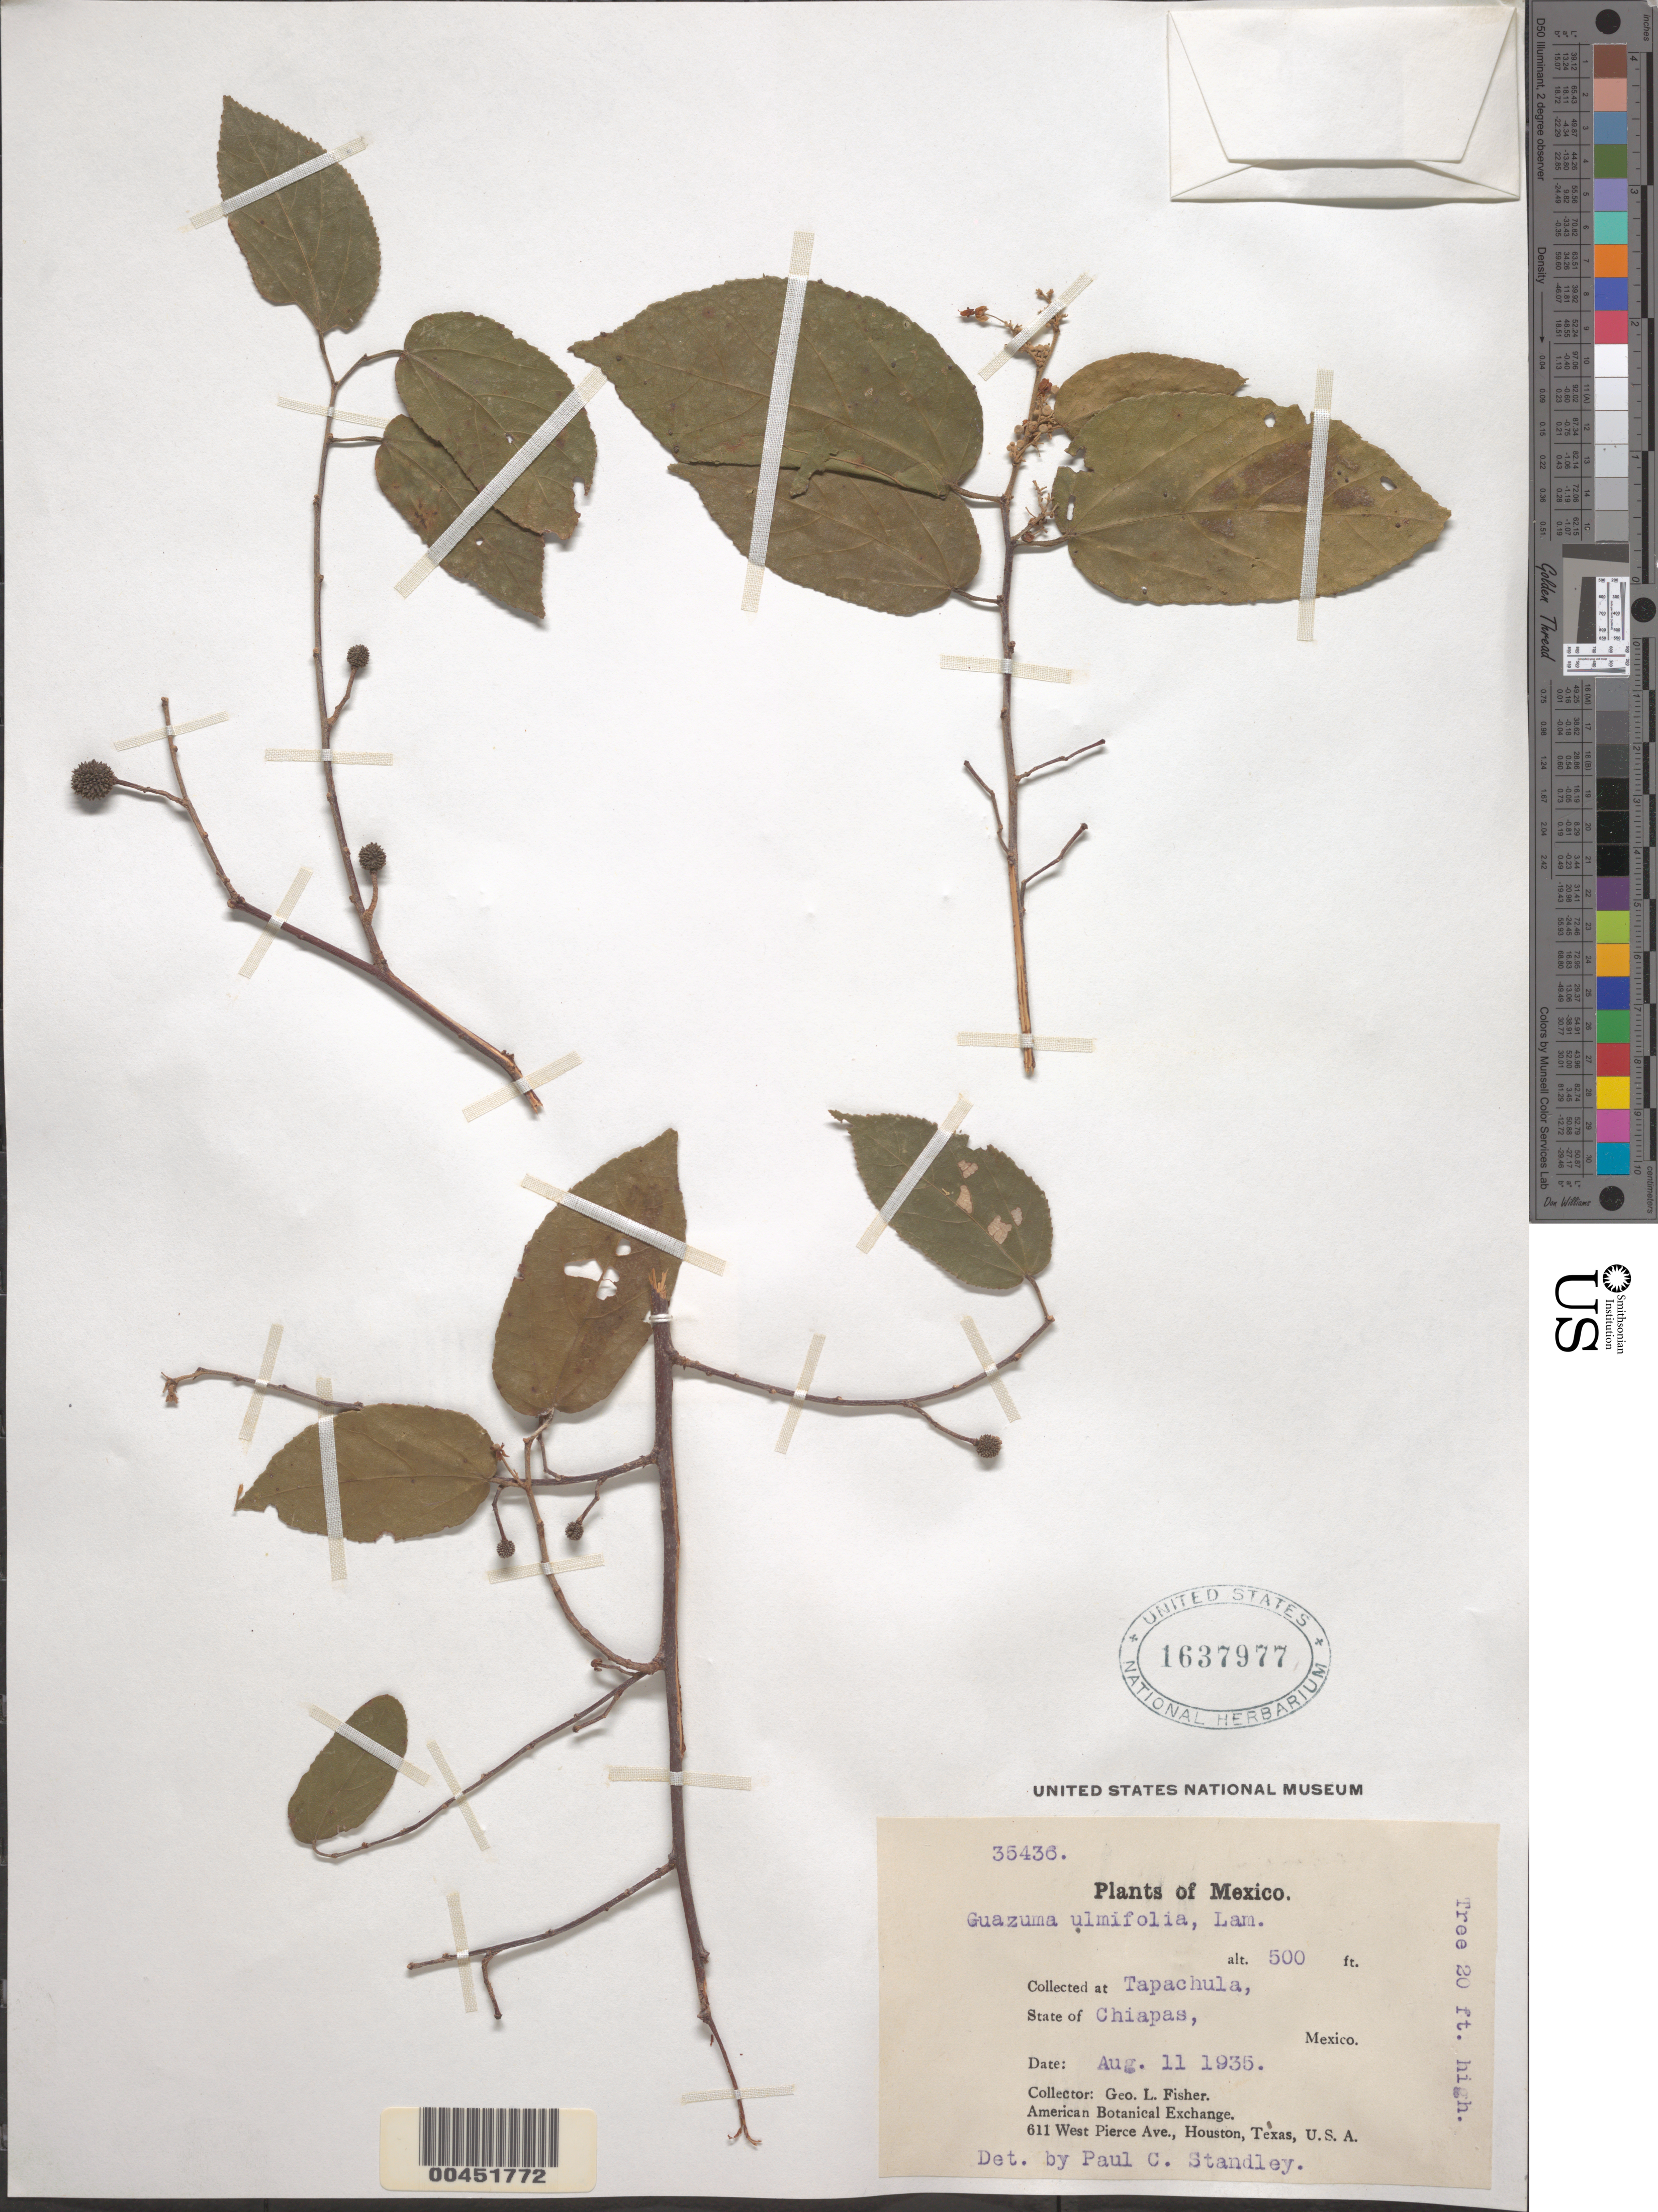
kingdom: Plantae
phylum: Tracheophyta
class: Magnoliopsida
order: Malvales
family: Malvaceae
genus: Guazuma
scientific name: Guazuma ulmifolia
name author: Lam.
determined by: Standley, Paul C.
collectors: G. L. Fisher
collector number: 35436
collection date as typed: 11 Aug 1935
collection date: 1935-08-11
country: Mexico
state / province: Chiapas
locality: Tapachula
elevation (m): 152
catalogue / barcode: US 1637977